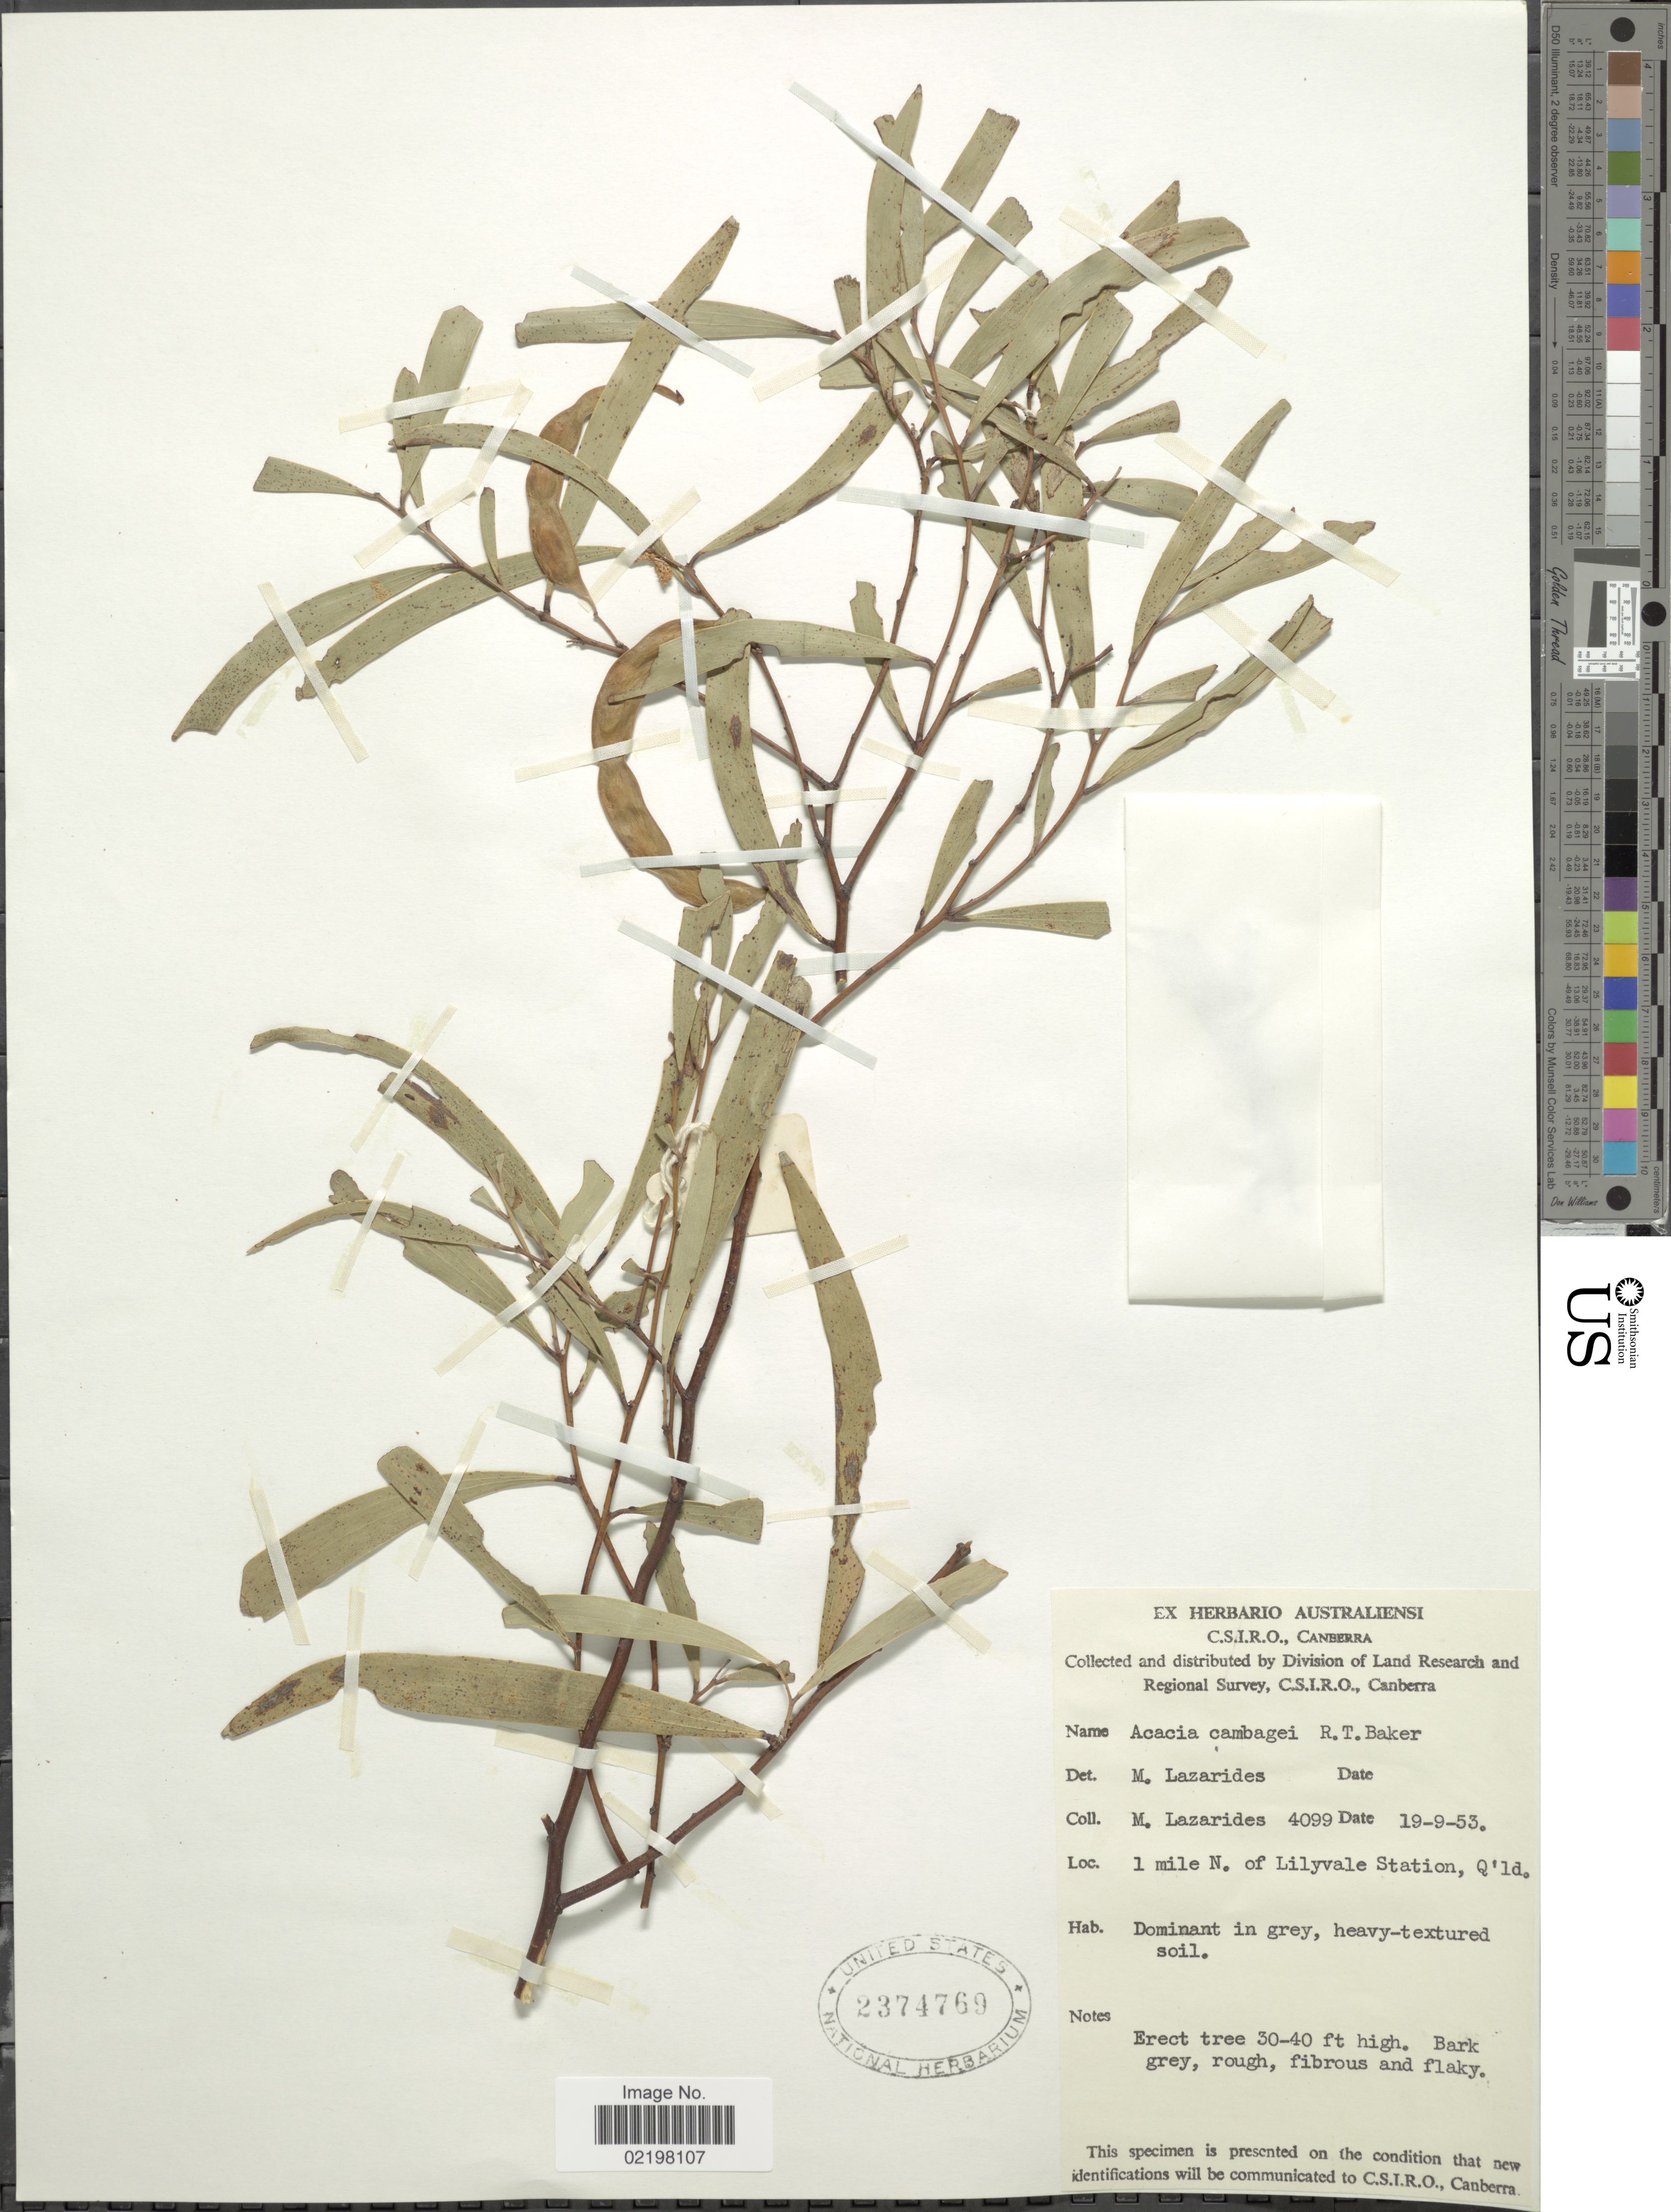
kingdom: Plantae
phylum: Tracheophyta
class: Magnoliopsida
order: Fabales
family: Fabaceae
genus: Acacia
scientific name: Acacia cambagei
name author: R.T. Baker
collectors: M. Lazarides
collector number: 4099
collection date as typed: Transcribed d/m/y: 19/9/53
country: Australia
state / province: Queensland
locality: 1 mile N. of Lilyvale Station, Q' ld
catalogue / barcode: US 2374769